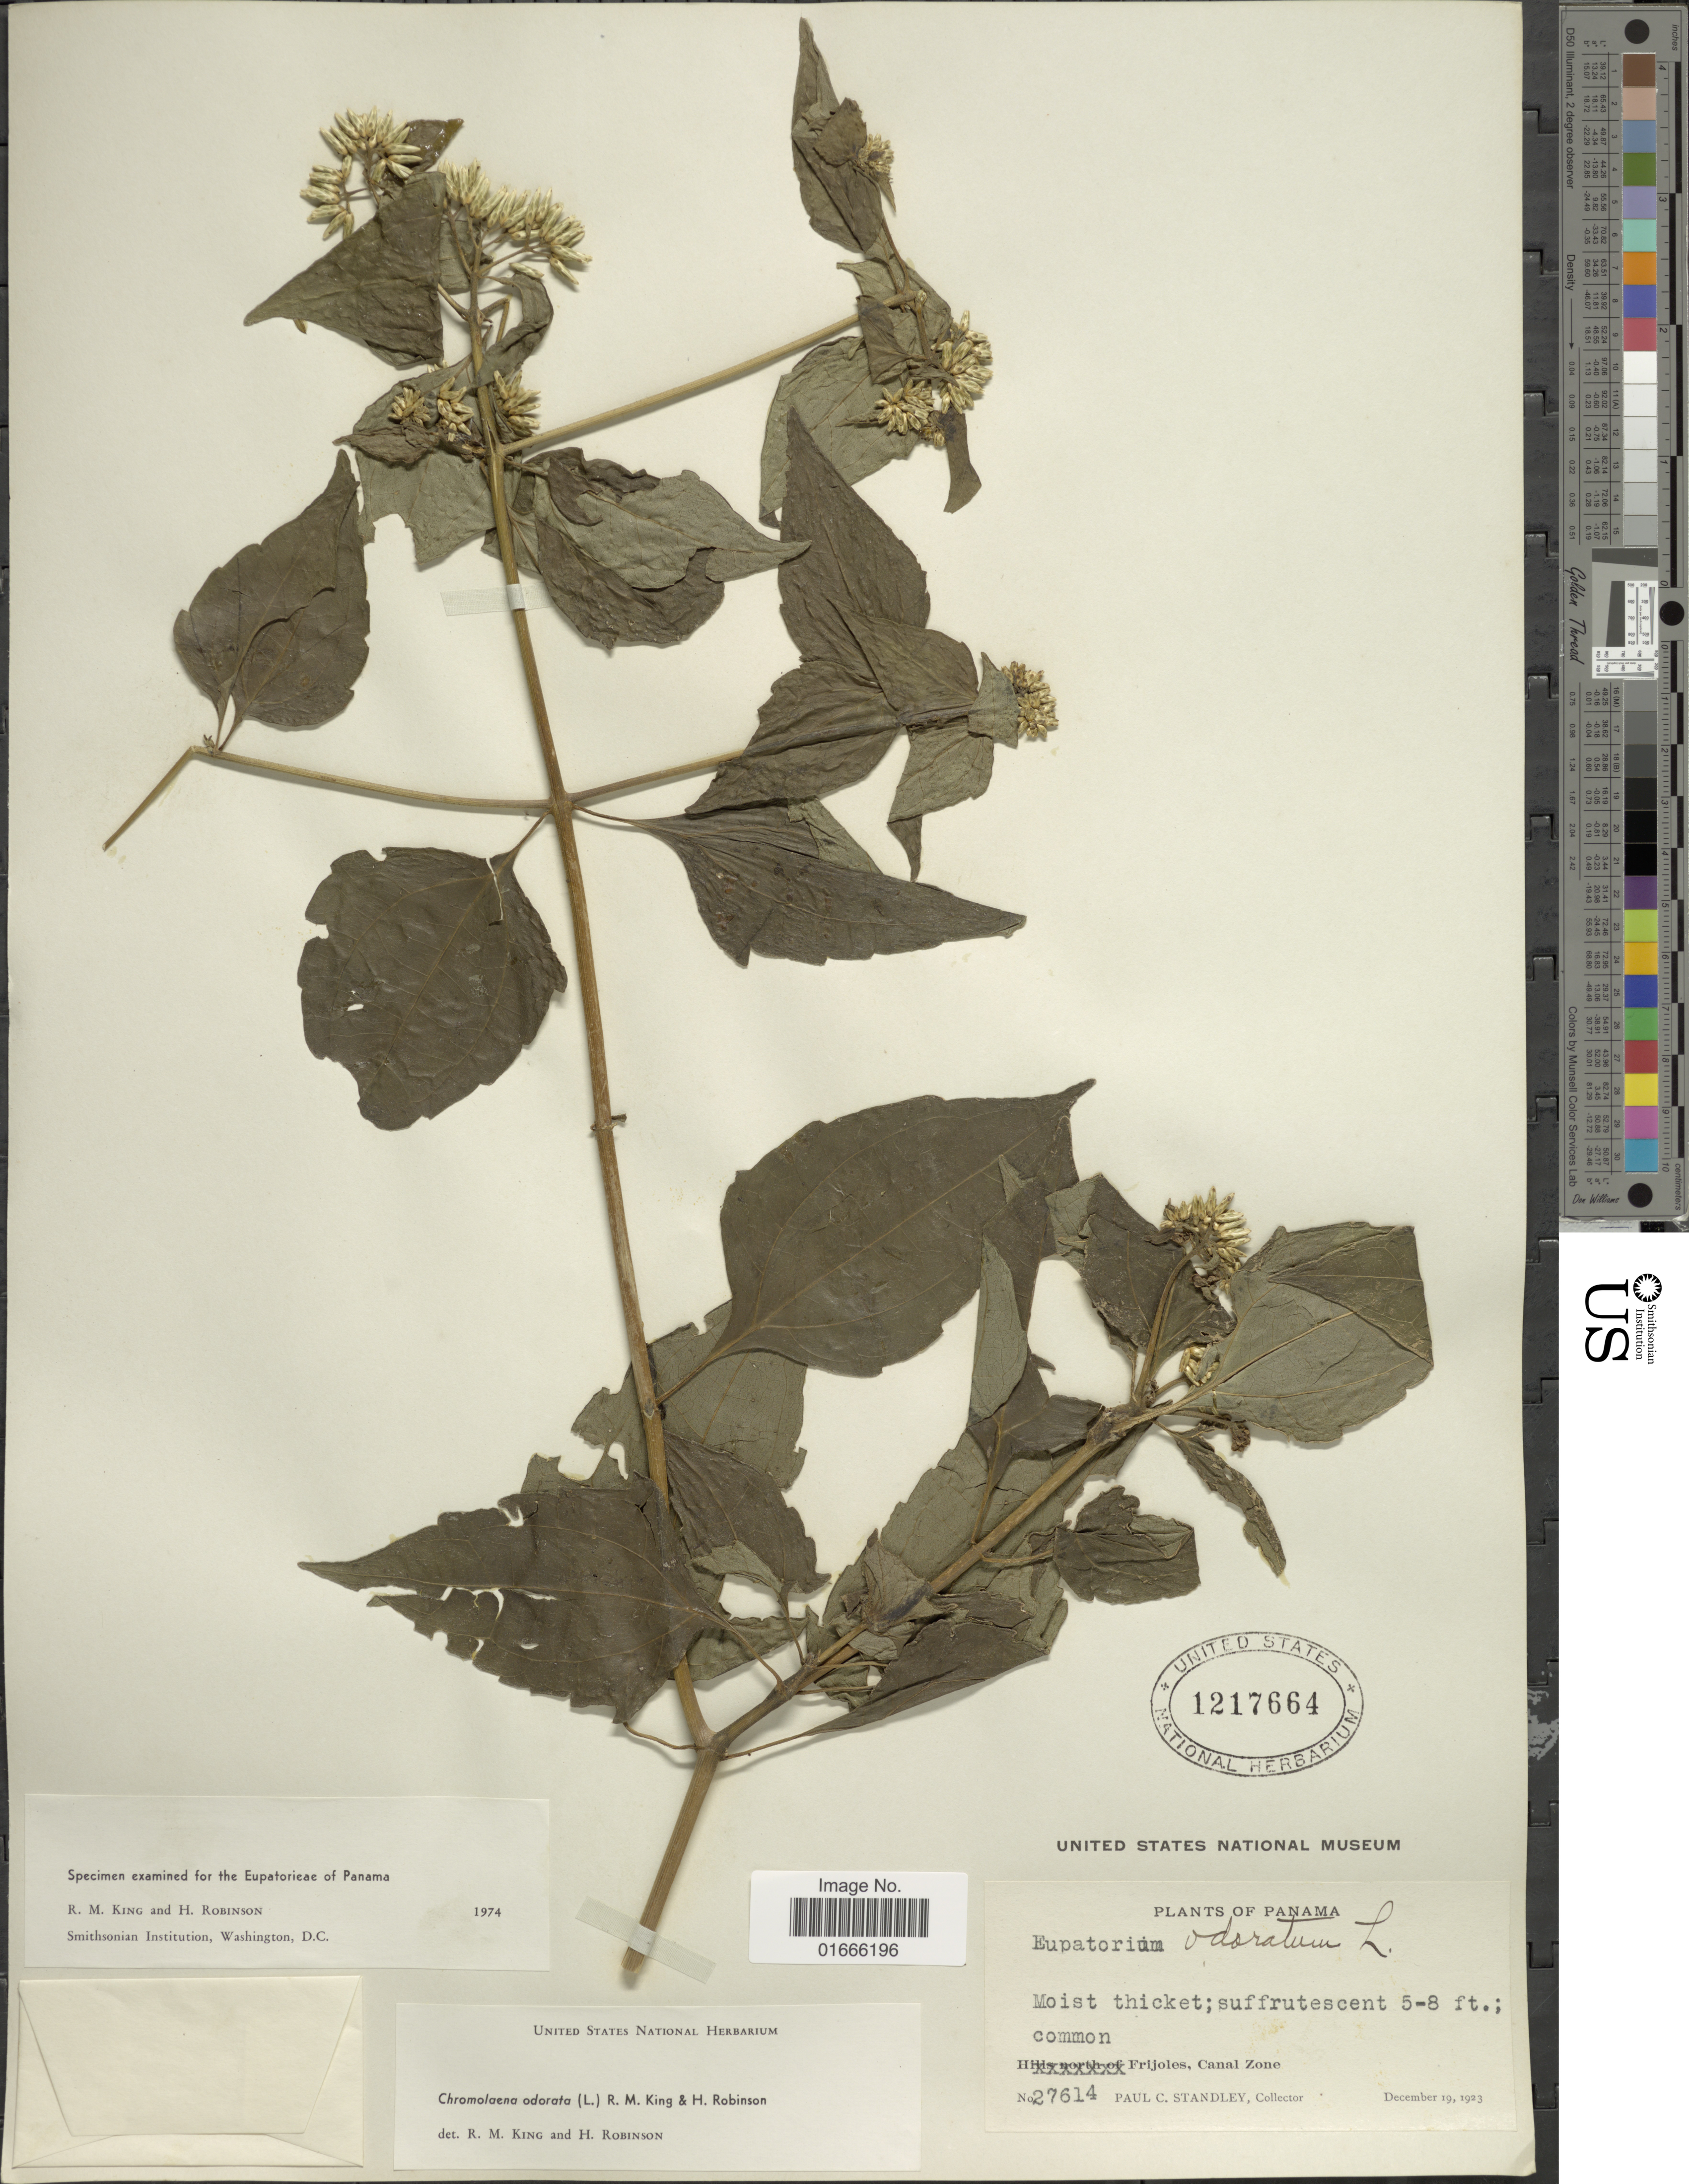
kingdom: Plantae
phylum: Tracheophyta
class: Magnoliopsida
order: Asterales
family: Asteraceae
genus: Chromolaena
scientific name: Chromolaena odorata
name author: (L.) R.M. King & H. Rob.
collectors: P. C. Standley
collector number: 27614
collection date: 1923-12-19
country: Panama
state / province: Colón / Panamá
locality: Frijoles, Canal Zone.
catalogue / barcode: US 1217664